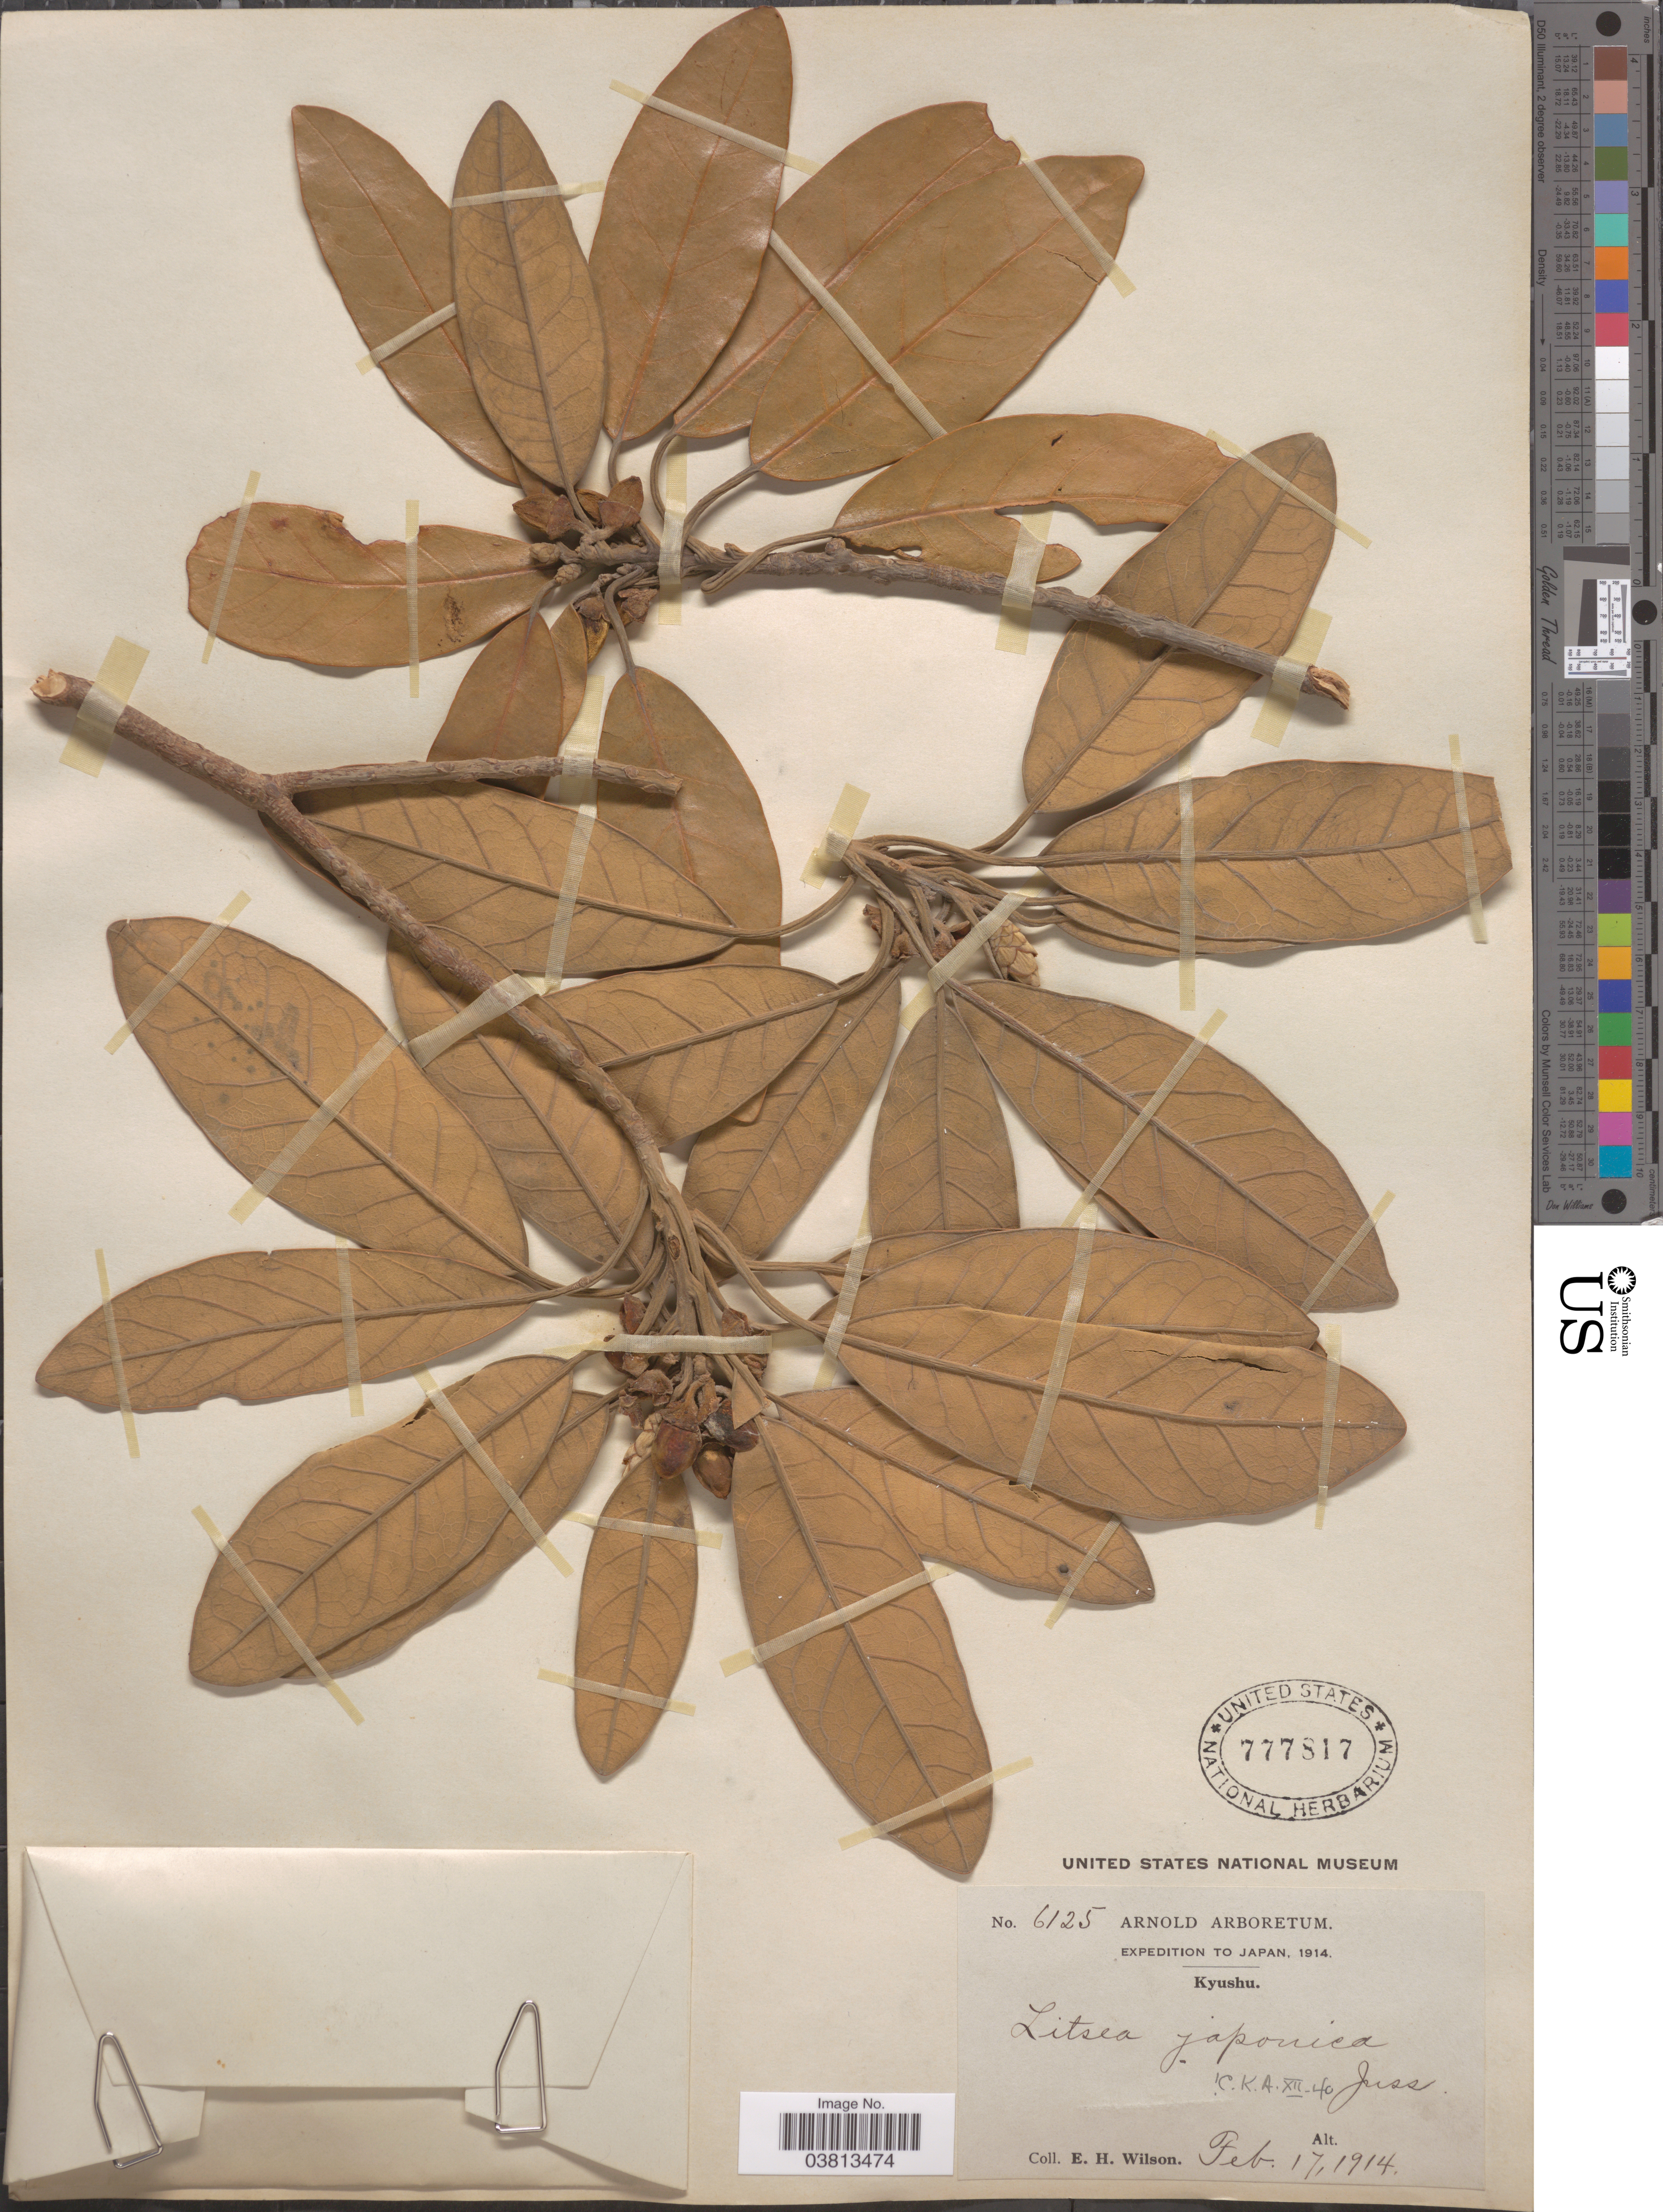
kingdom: Plantae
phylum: Tracheophyta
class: Magnoliopsida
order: Laurales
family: Lauraceae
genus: Litsea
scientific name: Litsea japonica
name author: (Thunb.) Juss.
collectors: E. Wilson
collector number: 6125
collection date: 1914-02-17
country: Japan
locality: Japan. Kyushu.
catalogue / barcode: US 777817